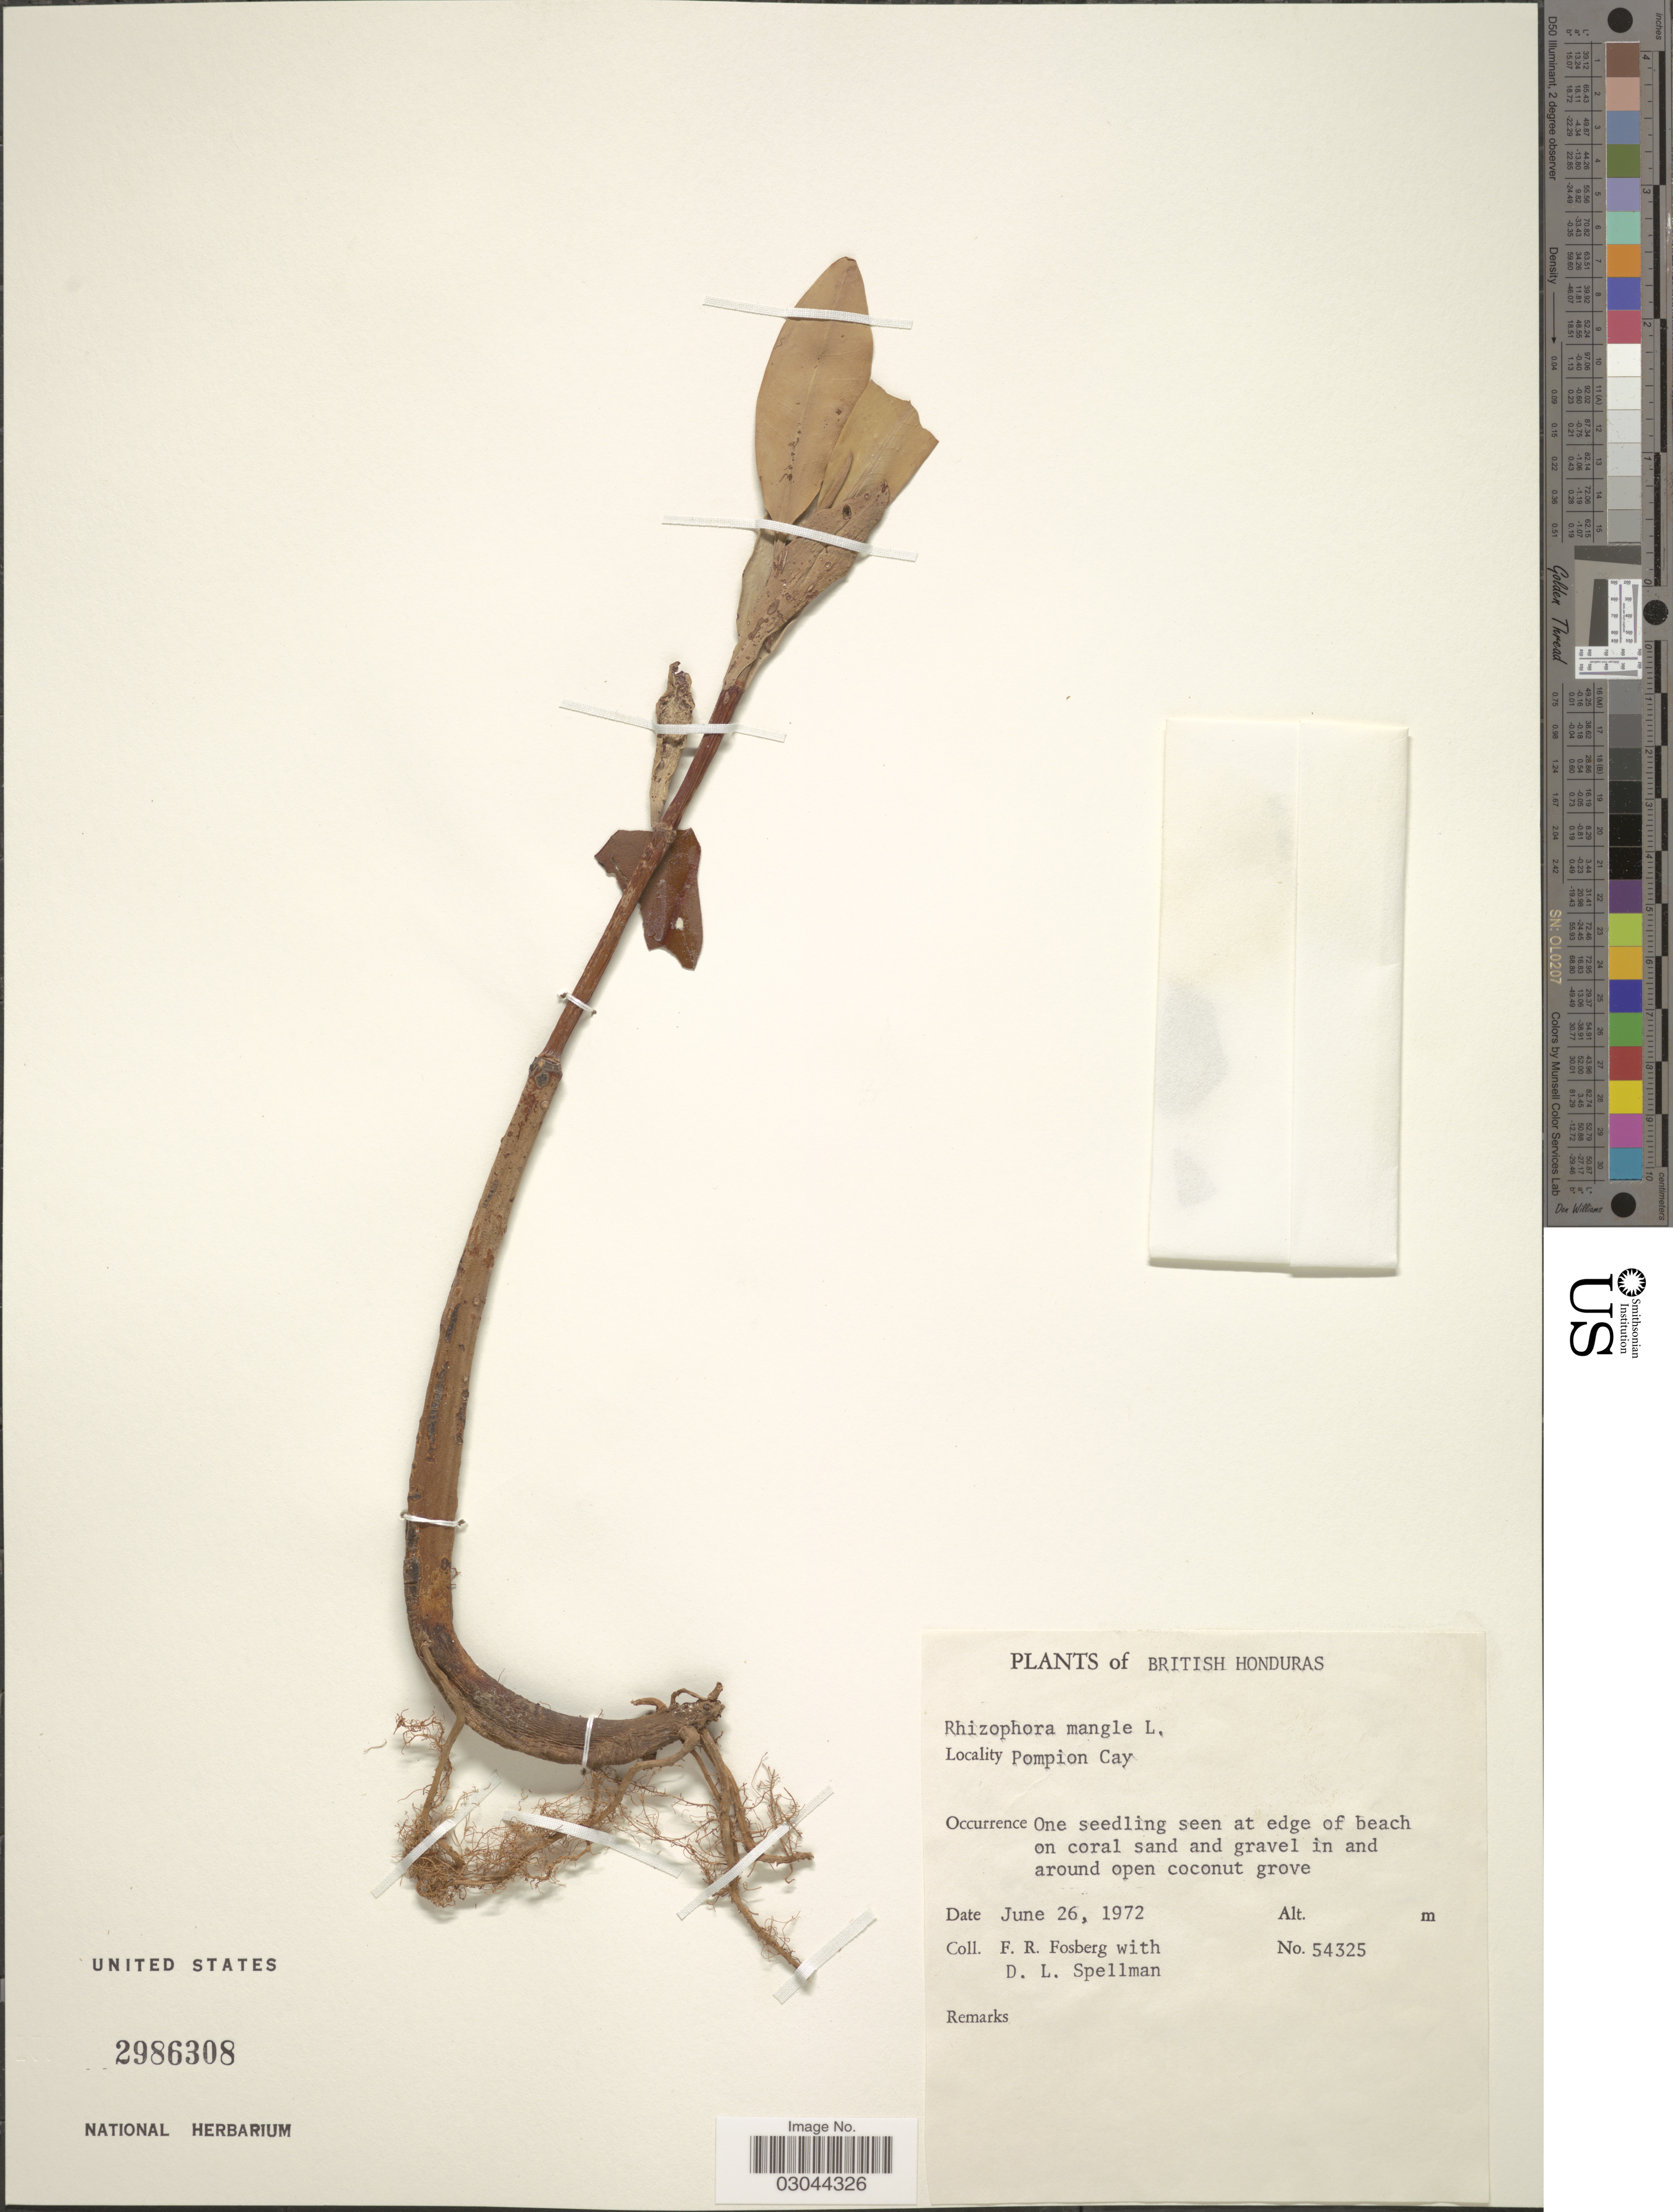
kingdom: Plantae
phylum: Tracheophyta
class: Magnoliopsida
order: Malpighiales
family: Rhizophoraceae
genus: Rhizophora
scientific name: Rhizophora mangle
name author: L.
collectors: F. R. Fosberg & D. L. Spellman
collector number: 54325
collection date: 1972-06-26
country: Belize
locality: British Honduras. Pompion Cay.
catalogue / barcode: US 2986308